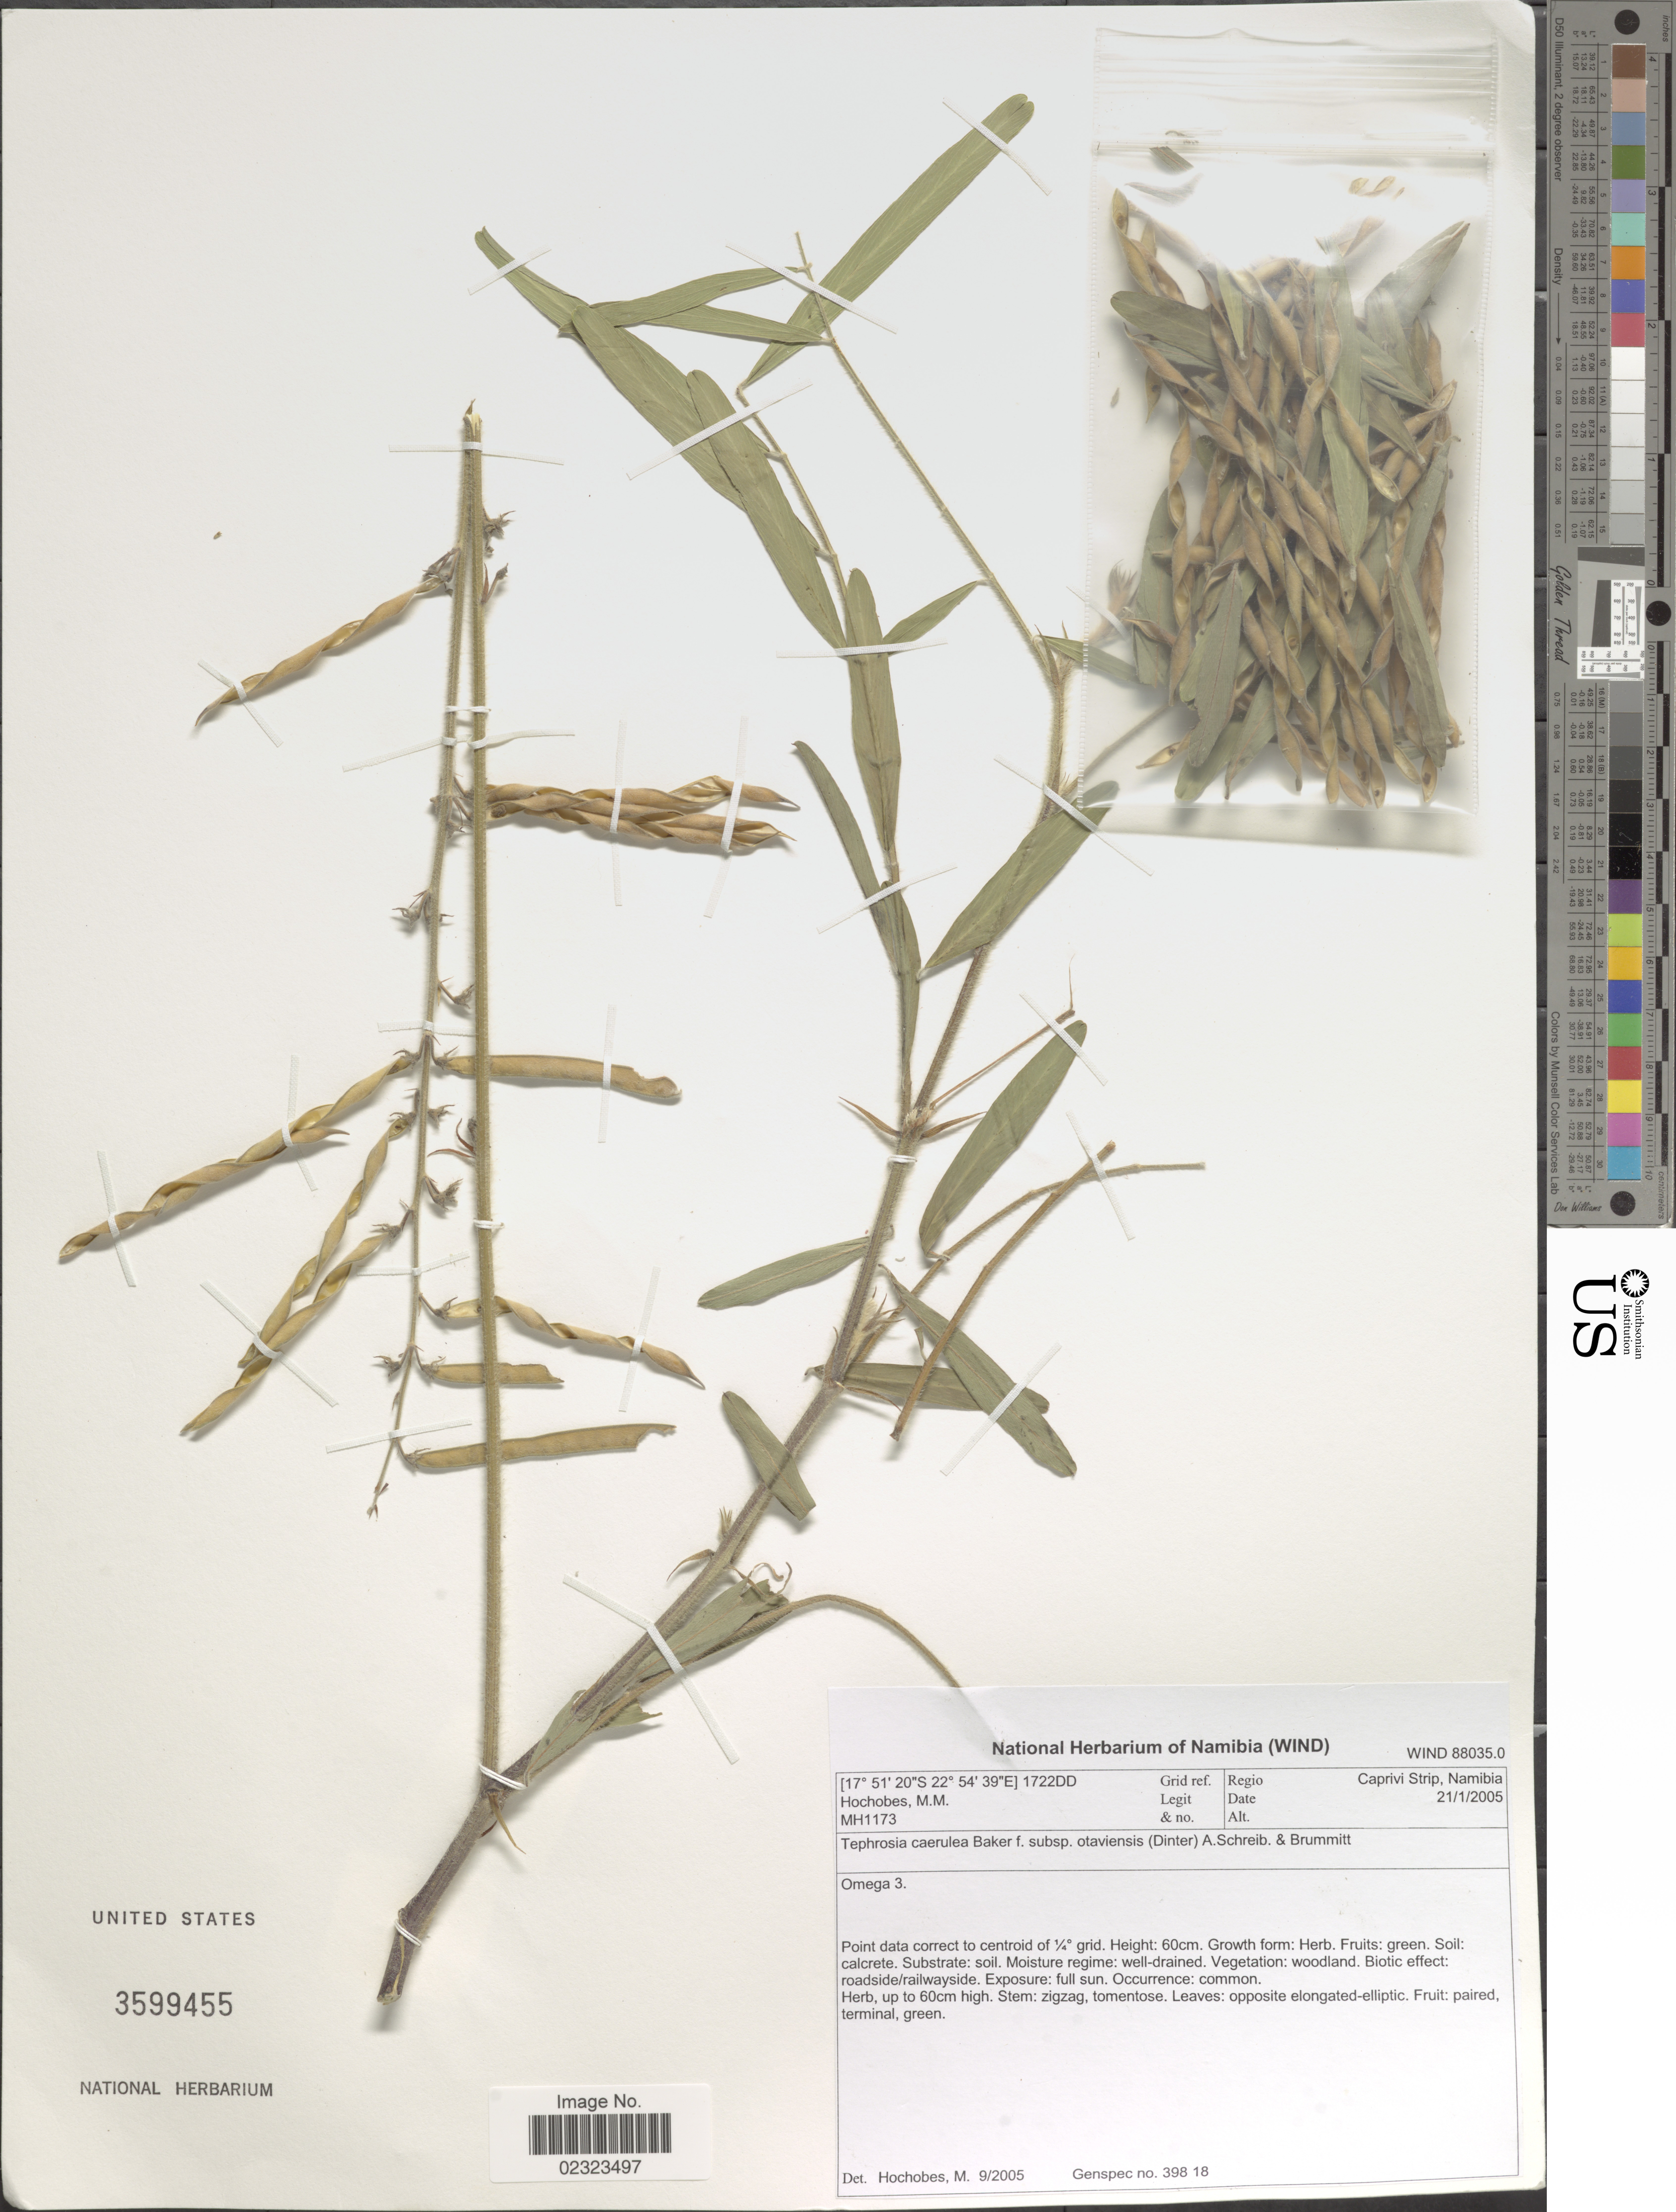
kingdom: Plantae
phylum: Tracheophyta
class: Magnoliopsida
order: Fabales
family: Fabaceae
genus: Tephrosia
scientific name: Tephrosia caerulea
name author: Baker f.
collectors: M. Hochobes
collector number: MK1173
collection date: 2005-01-21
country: Namibia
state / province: Caprivi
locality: Caprivi Strip, Omega 3.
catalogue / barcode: US 3599455